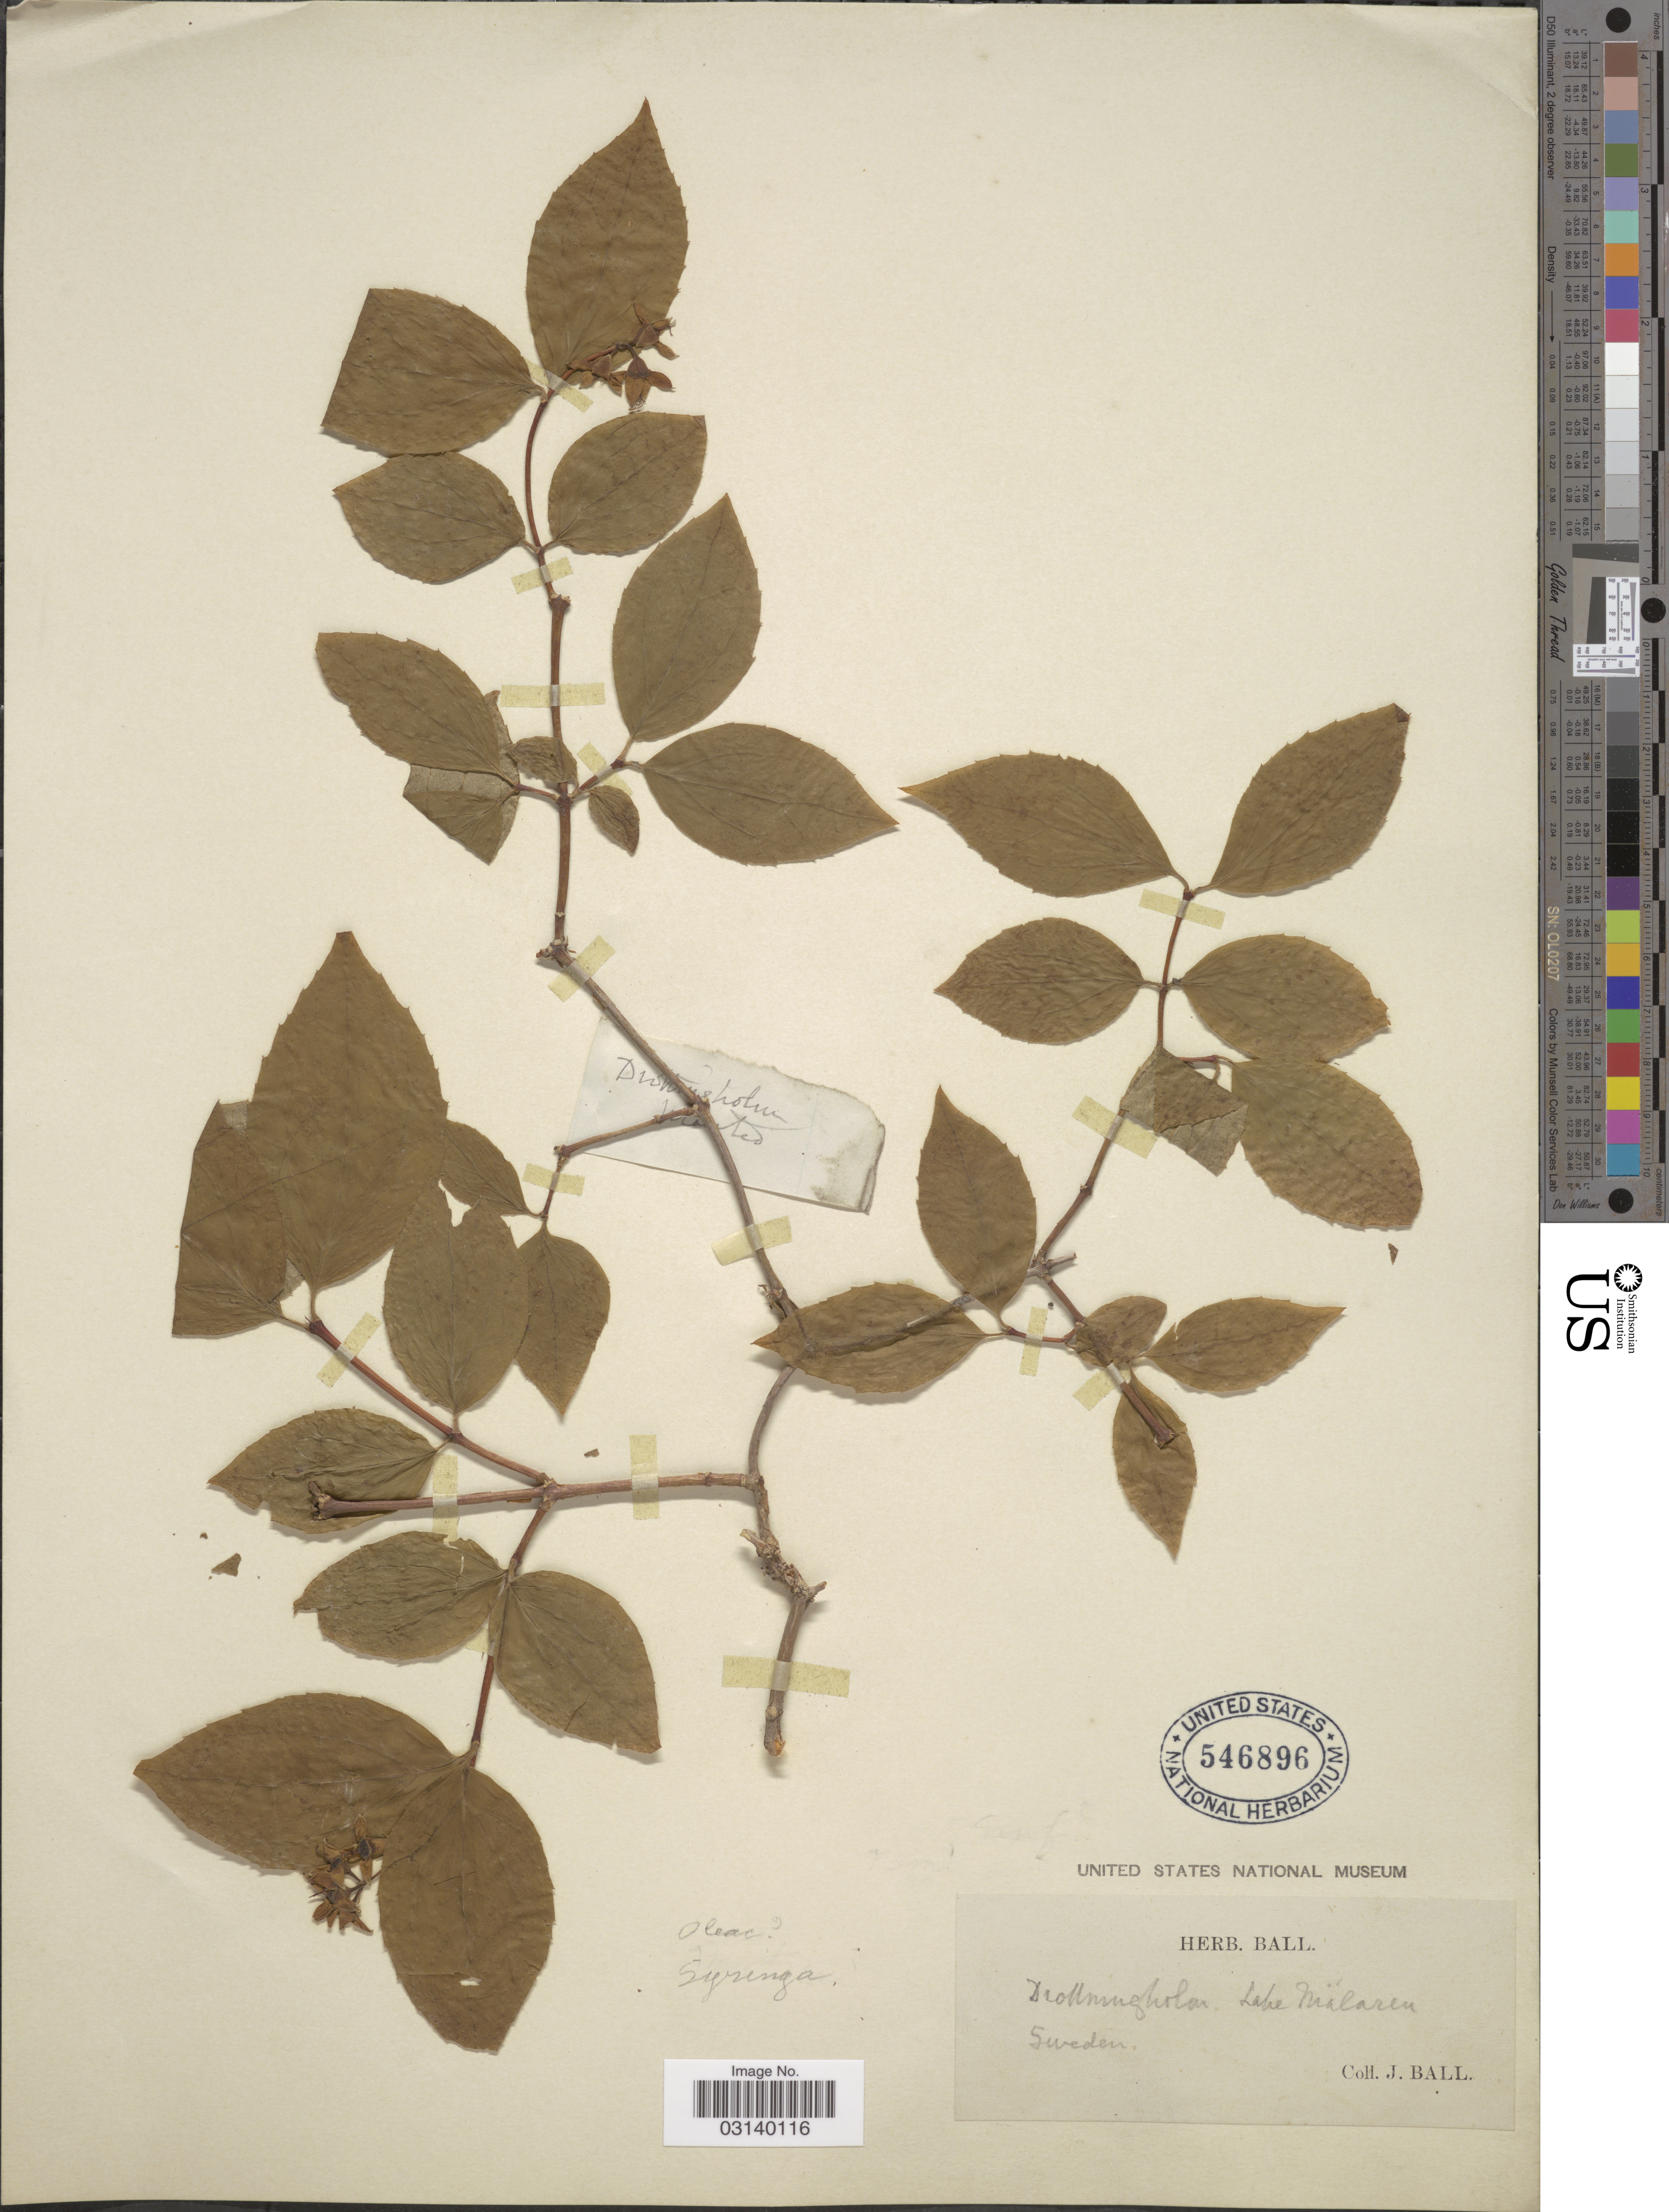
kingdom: Plantae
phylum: Tracheophyta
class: Magnoliopsida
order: Lamiales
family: Oleaceae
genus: Syringa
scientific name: Syringa sp.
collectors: J. Ball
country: Sweden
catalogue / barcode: US 546896